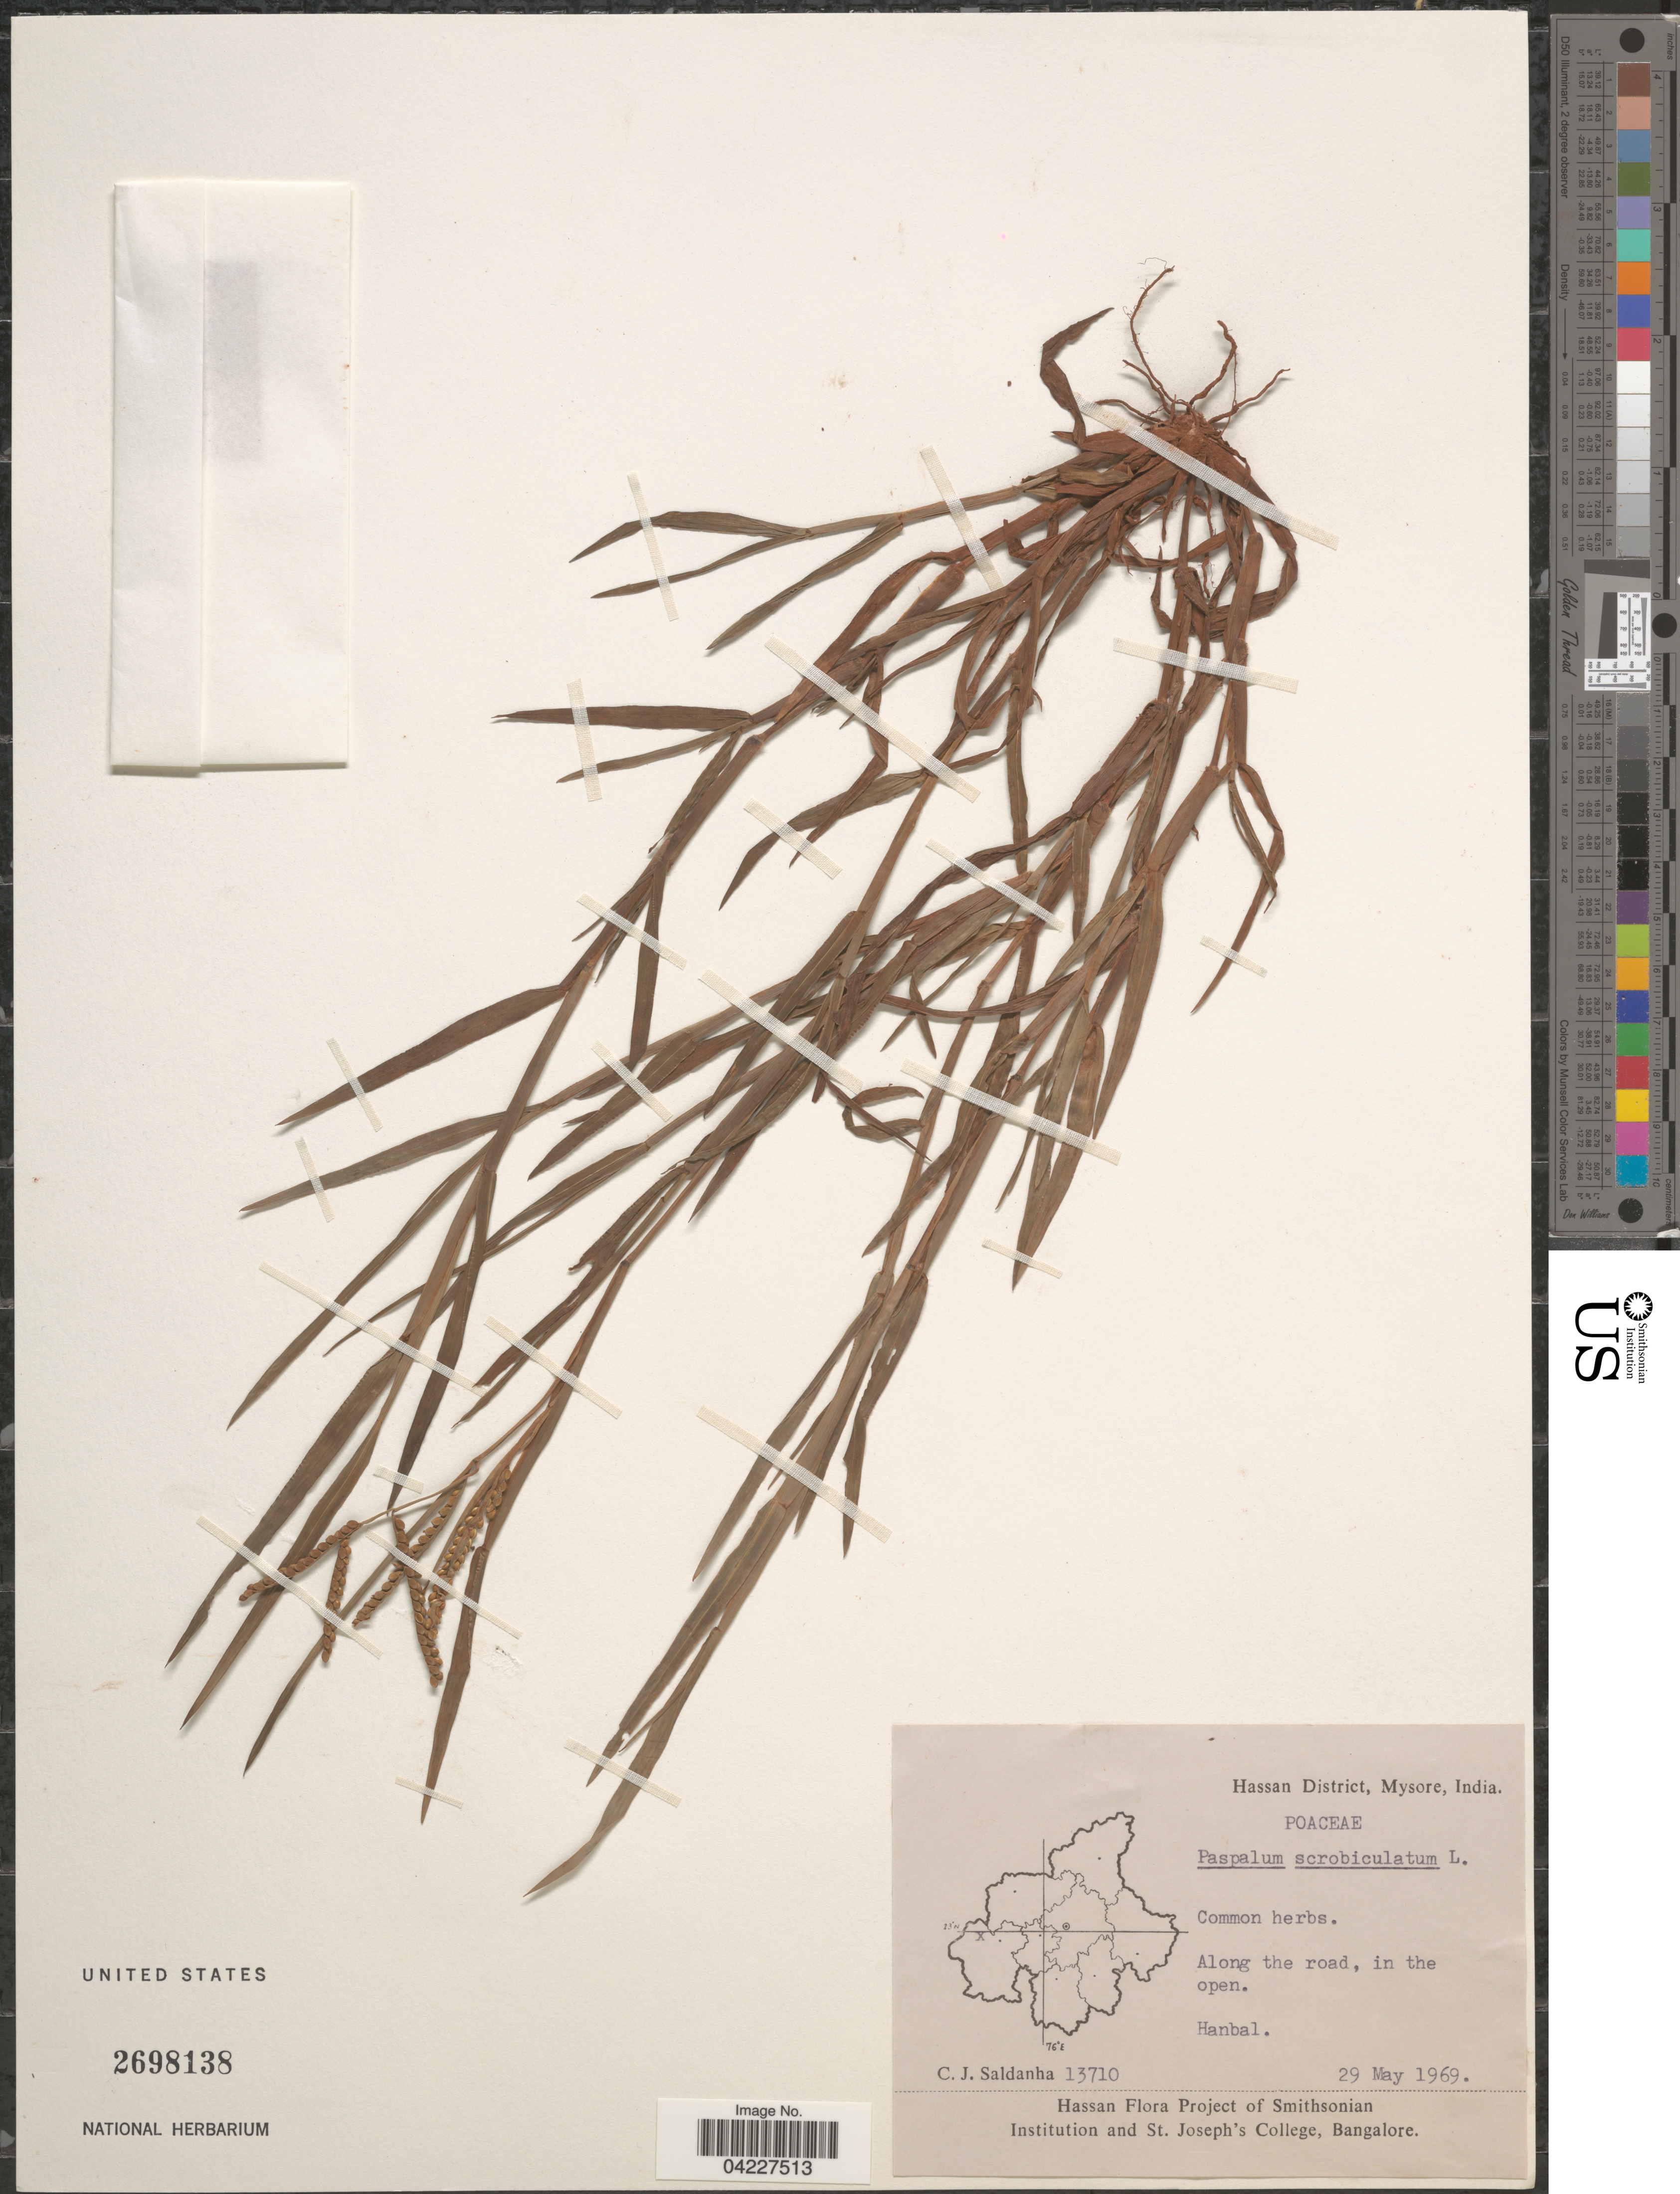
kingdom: Plantae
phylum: Tracheophyta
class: Liliopsida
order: Poales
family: Poaceae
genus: Paspalum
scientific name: Paspalum scrobiculatum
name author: L.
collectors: C. J. Saldanha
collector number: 13710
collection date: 1969-05-29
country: India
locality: Hassan District, Mysore. Along the road, in the open. Hanbal.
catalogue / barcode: US 2698138